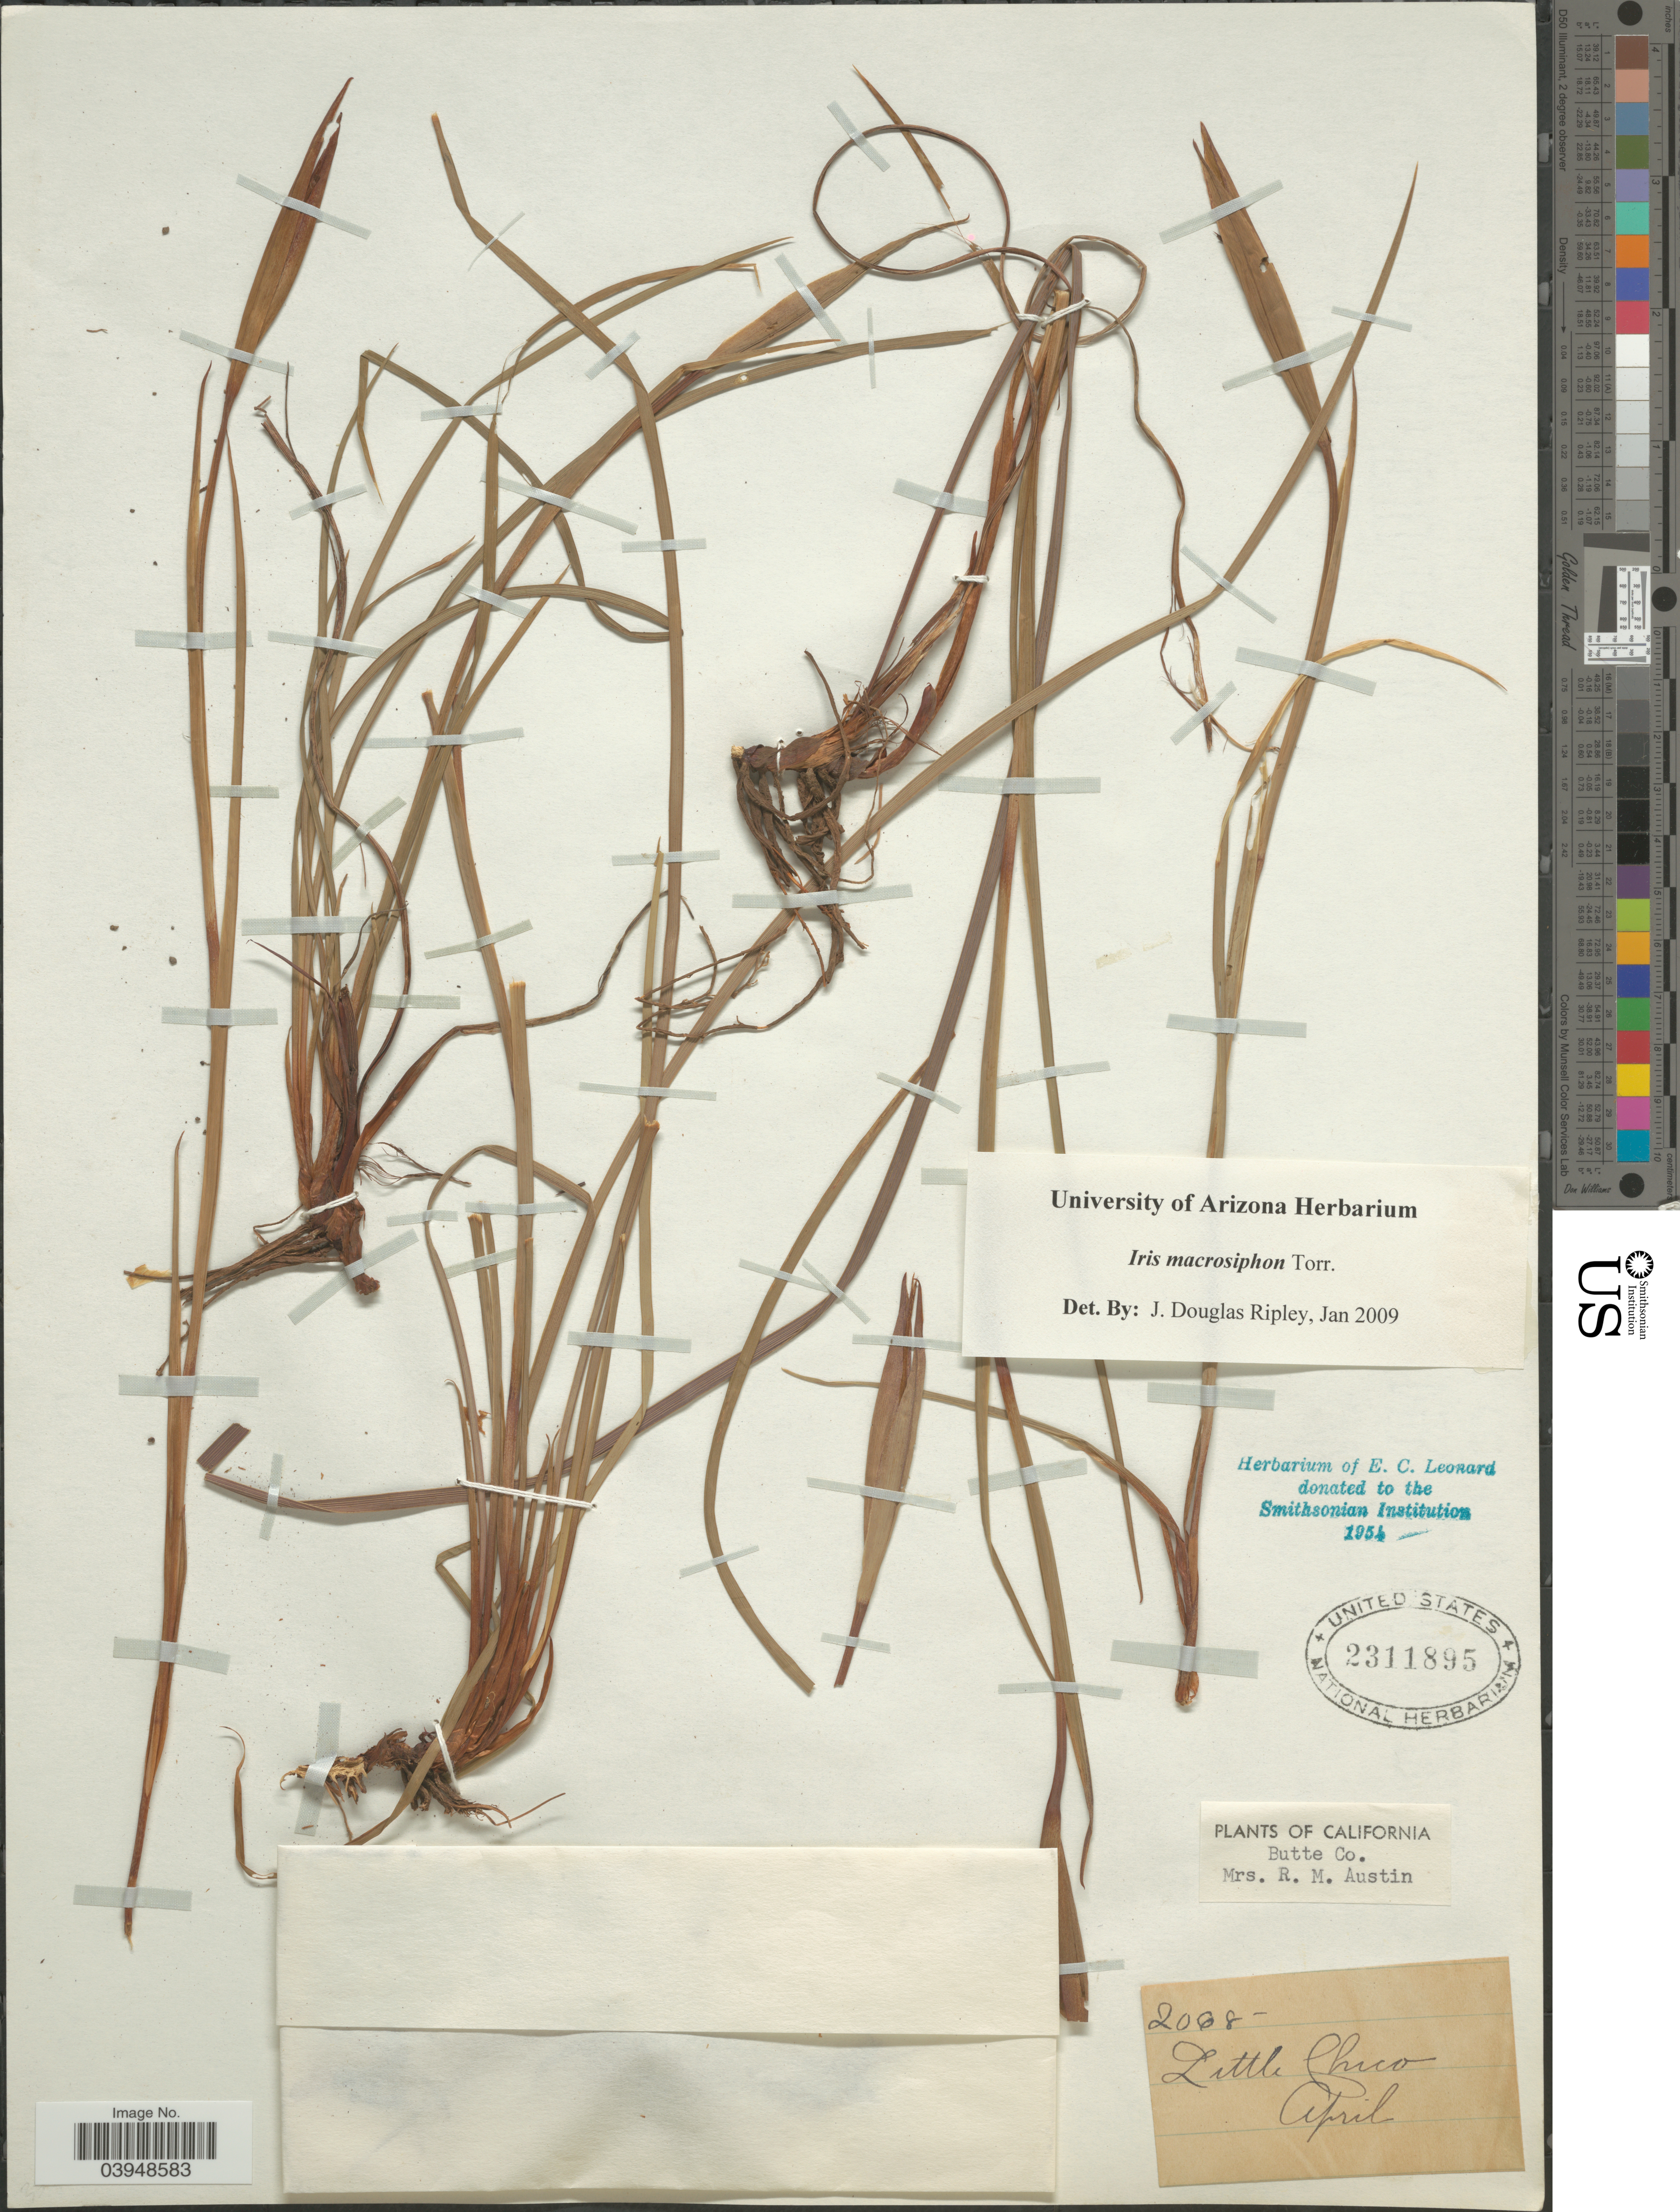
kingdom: Plantae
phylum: Tracheophyta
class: Liliopsida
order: Asparagales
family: Iridaceae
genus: Iris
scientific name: Iris macrosiphon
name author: Torr.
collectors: R. Austin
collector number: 2068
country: United States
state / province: California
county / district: Butte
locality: Butte Co. Little Chico.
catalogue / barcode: US 2311895